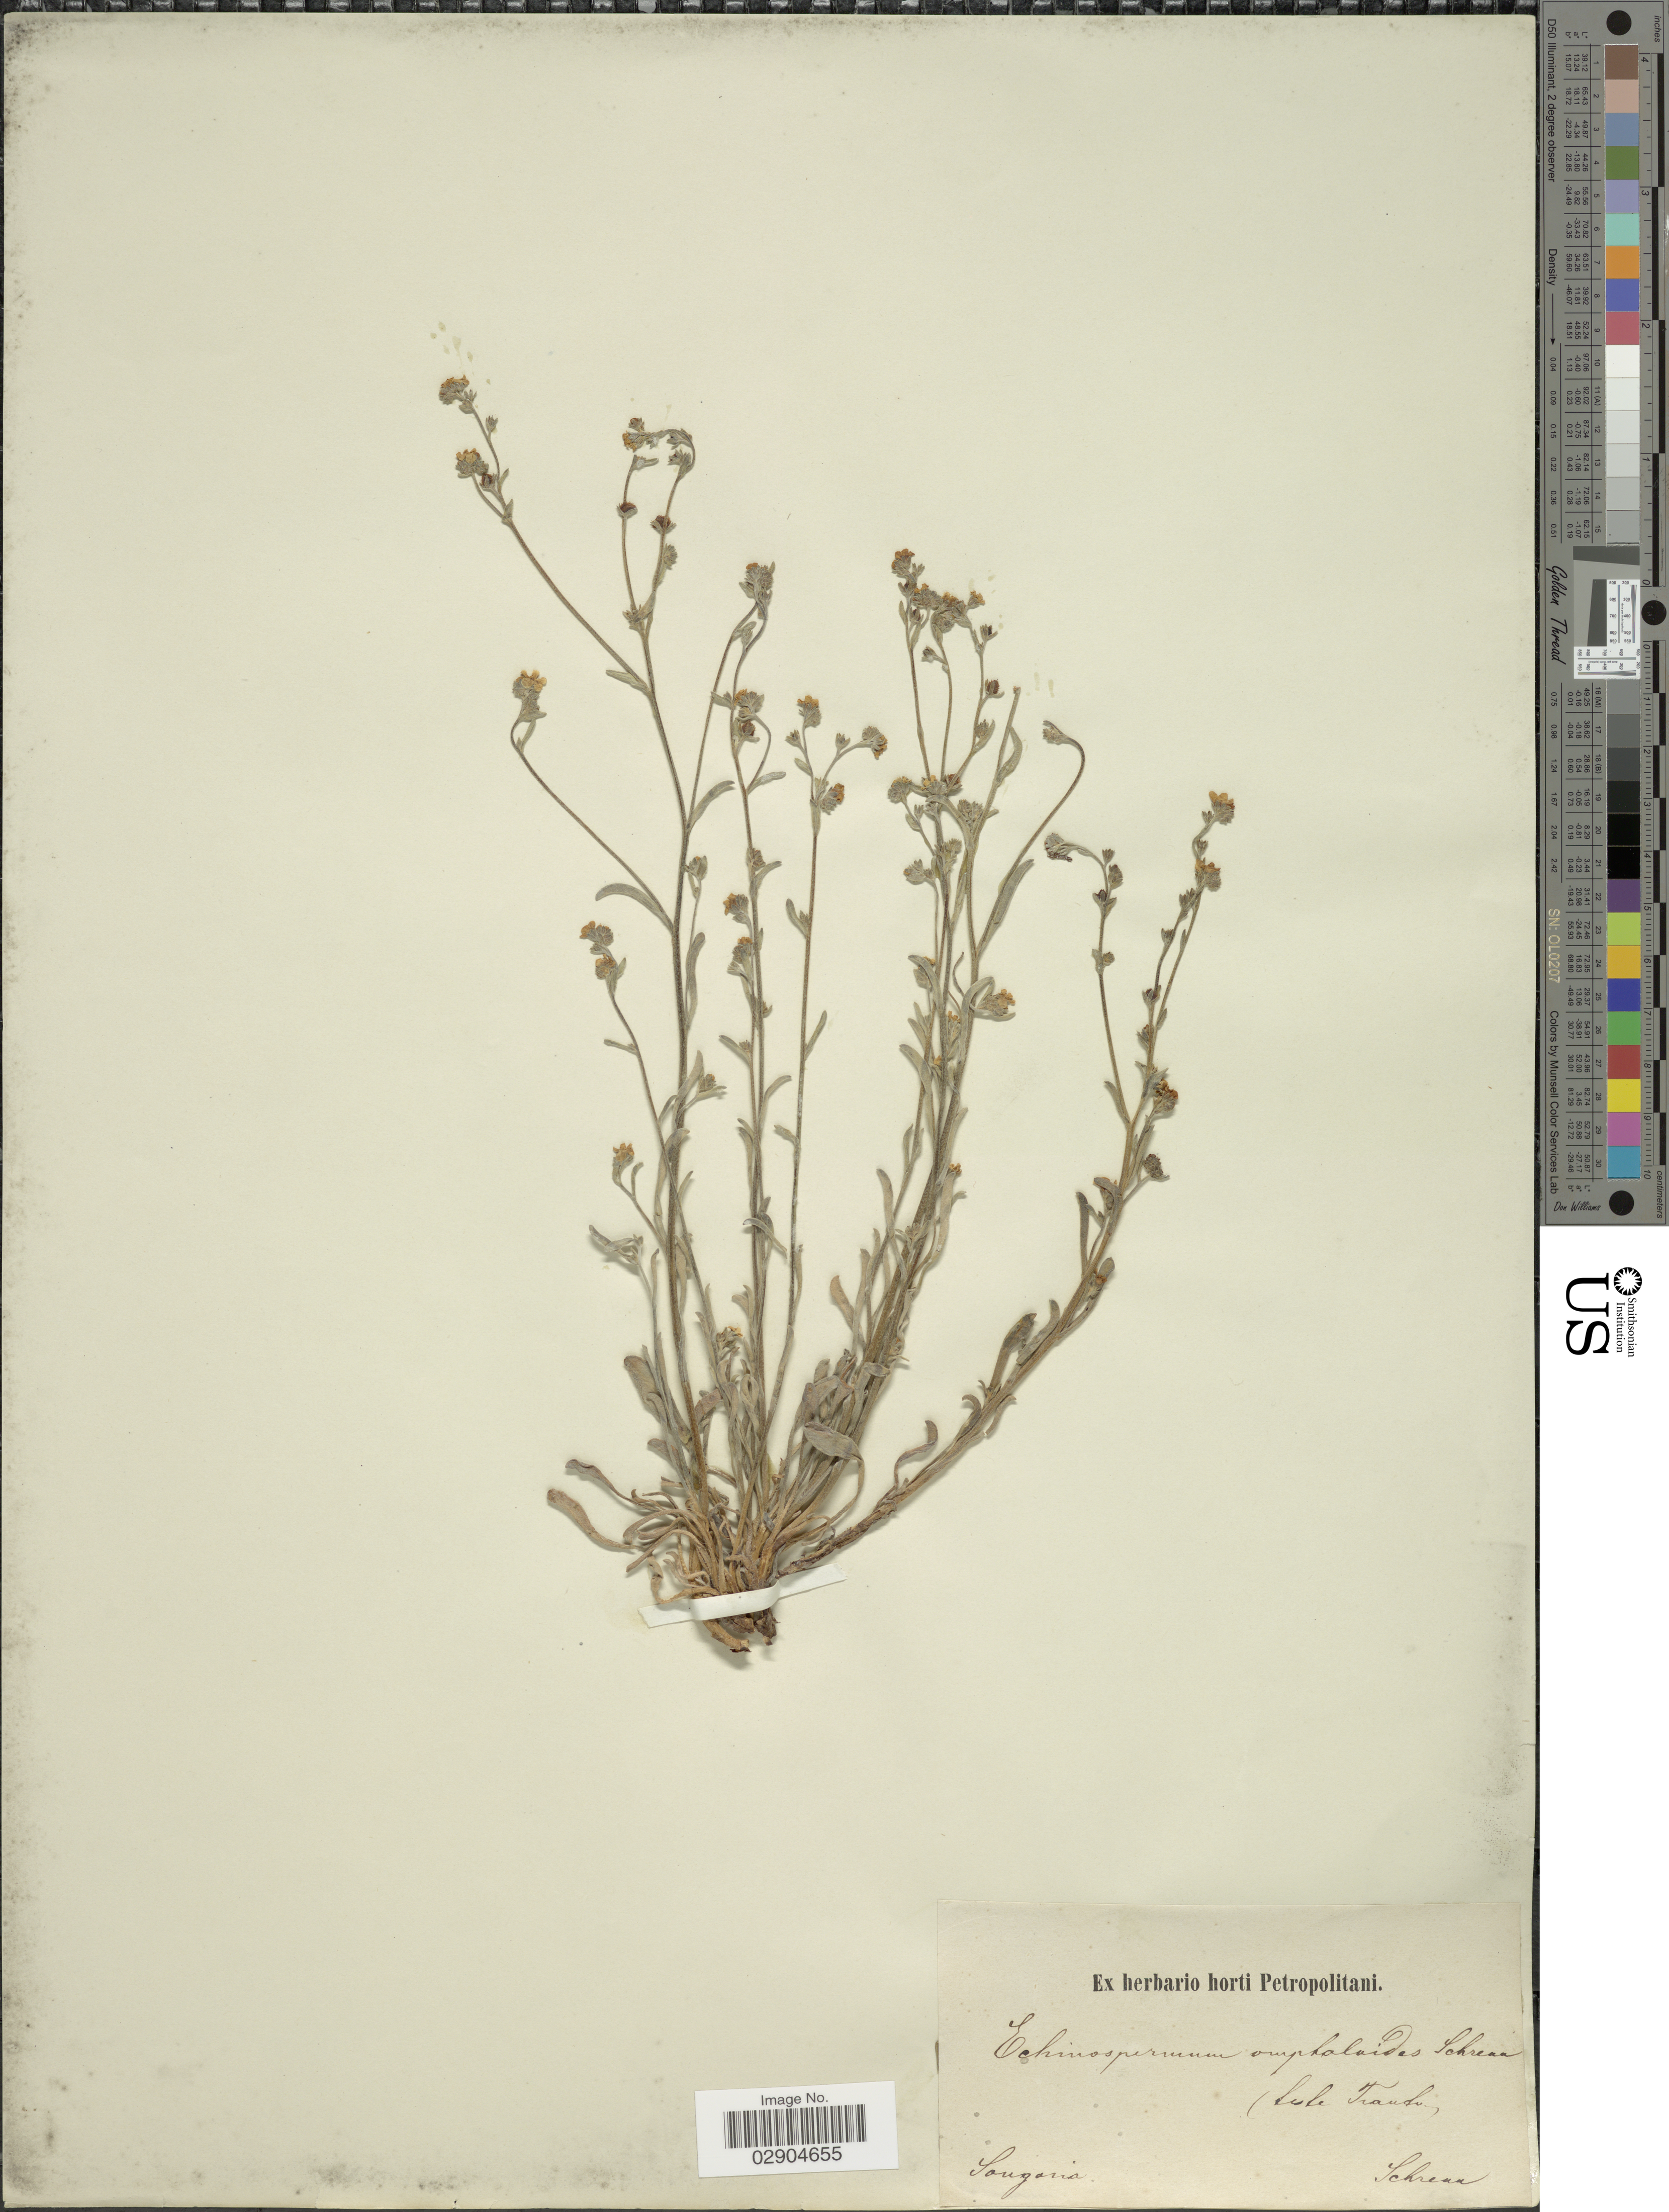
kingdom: Plantae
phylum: Tracheophyta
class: Magnoliopsida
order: Boraginales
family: Boraginaceae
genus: Lappula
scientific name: Lappula omphalodes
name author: B. Fedtsch.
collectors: A.G. Schrenk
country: Kazakhstan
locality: Songoria.